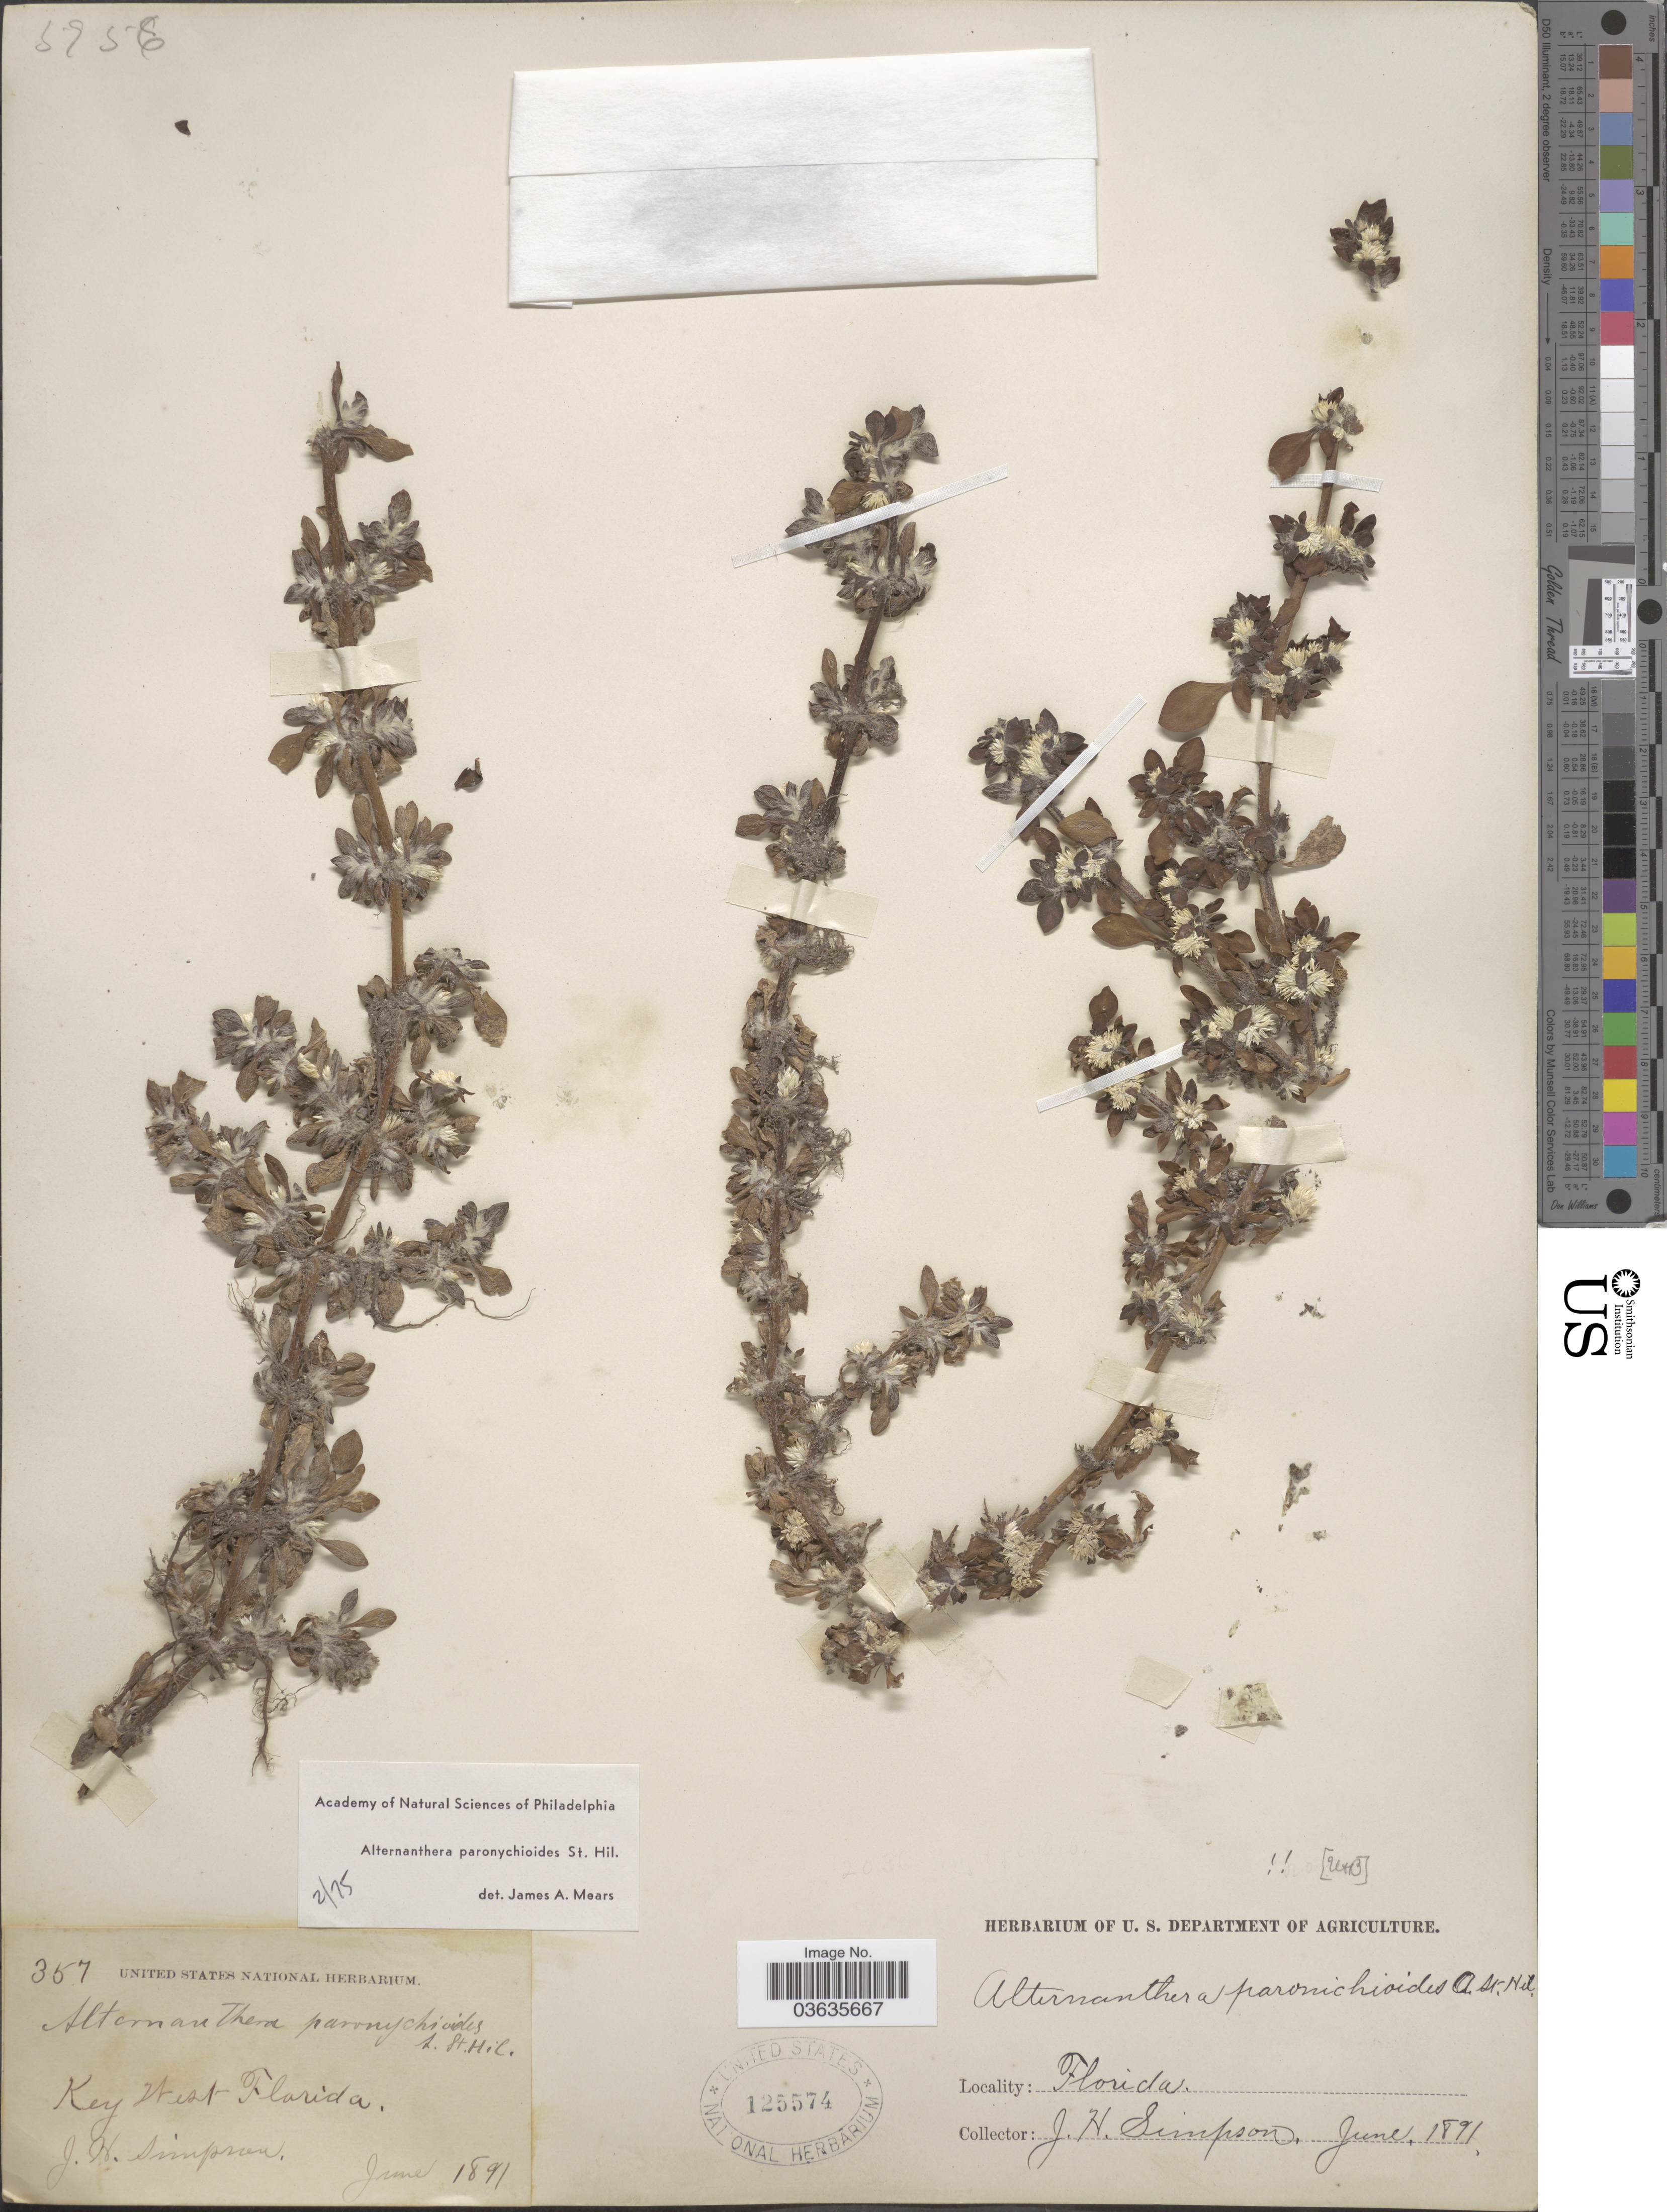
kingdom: Plantae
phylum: Tracheophyta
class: Magnoliopsida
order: Caryophyllales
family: Amaranthaceae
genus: Alternanthera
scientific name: Alternanthera paronychioides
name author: A. St.-Hil.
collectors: J. H. Simpson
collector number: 357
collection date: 1891-06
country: United States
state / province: Florida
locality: Key West.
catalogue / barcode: US 125574